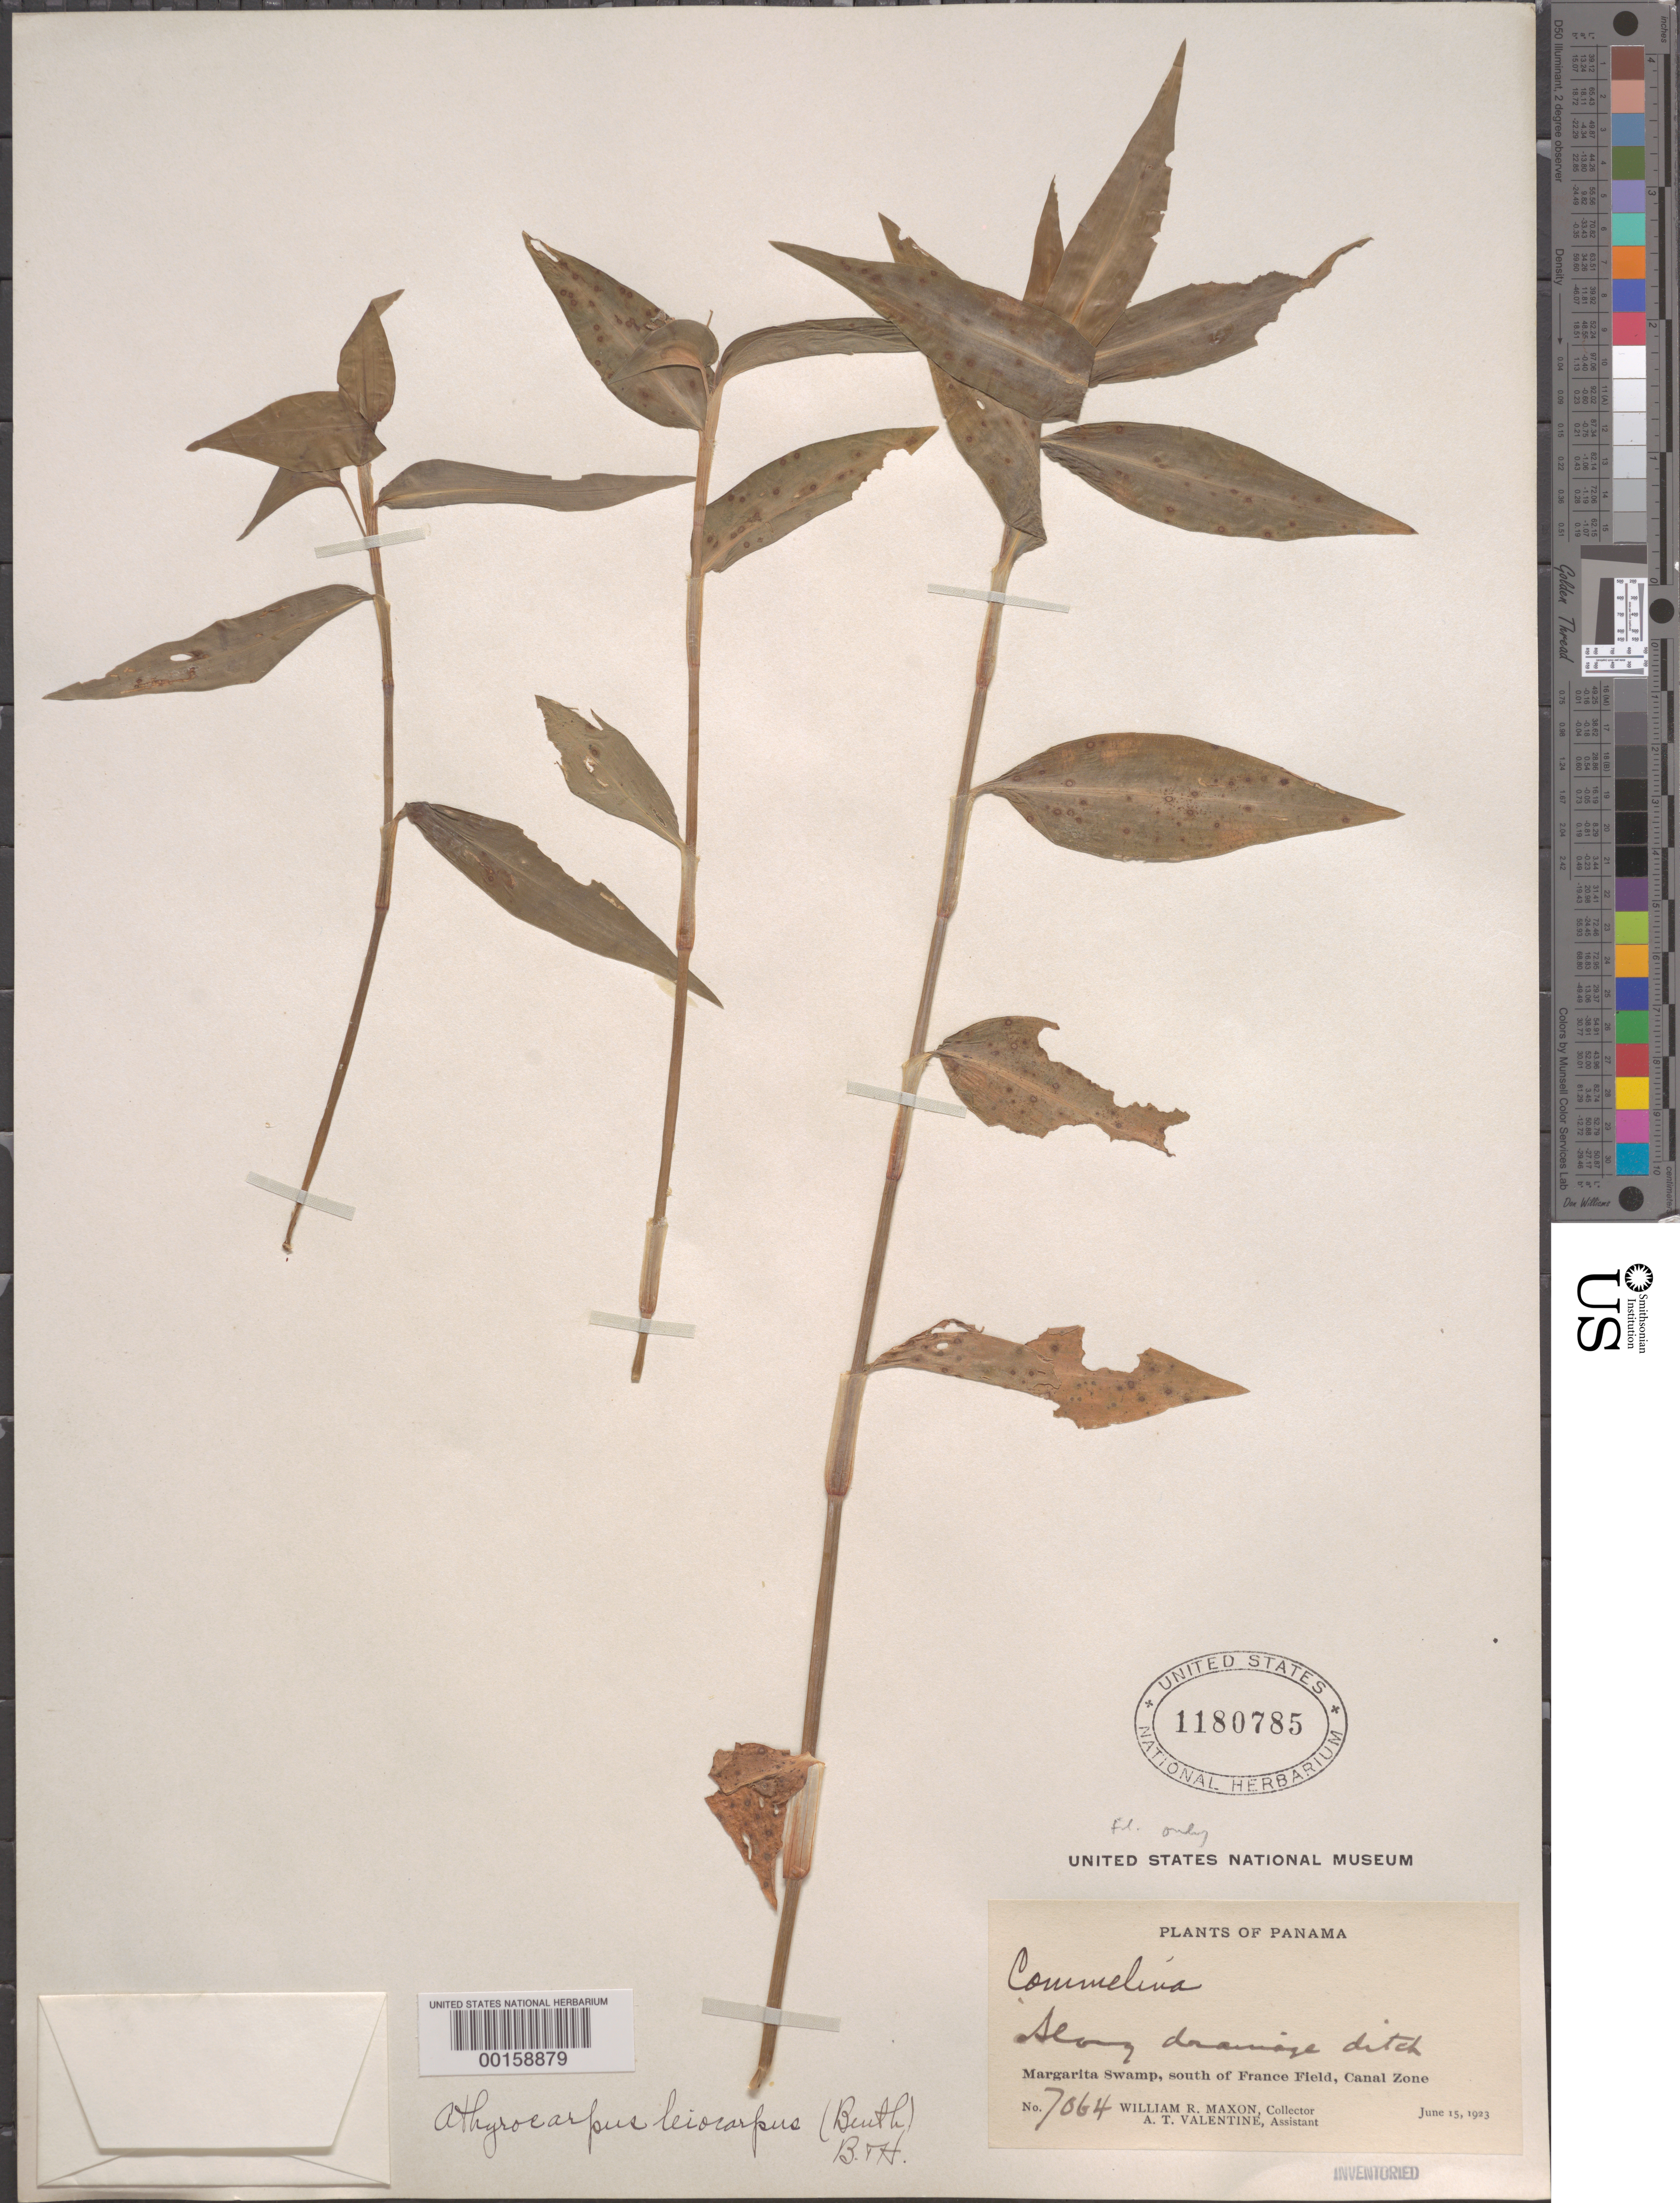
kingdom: Plantae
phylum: Tracheophyta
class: Liliopsida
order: Commelinales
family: Commelinaceae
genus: Commelina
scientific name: Commelina leiocarpa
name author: Benth.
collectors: W. R. Maxon & A. Valentine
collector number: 7064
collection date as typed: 15 Jun 1923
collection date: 1923-06-15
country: Panama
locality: Margarita Swamp, S of France Fields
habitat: Along drainage ditch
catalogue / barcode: US 1180785